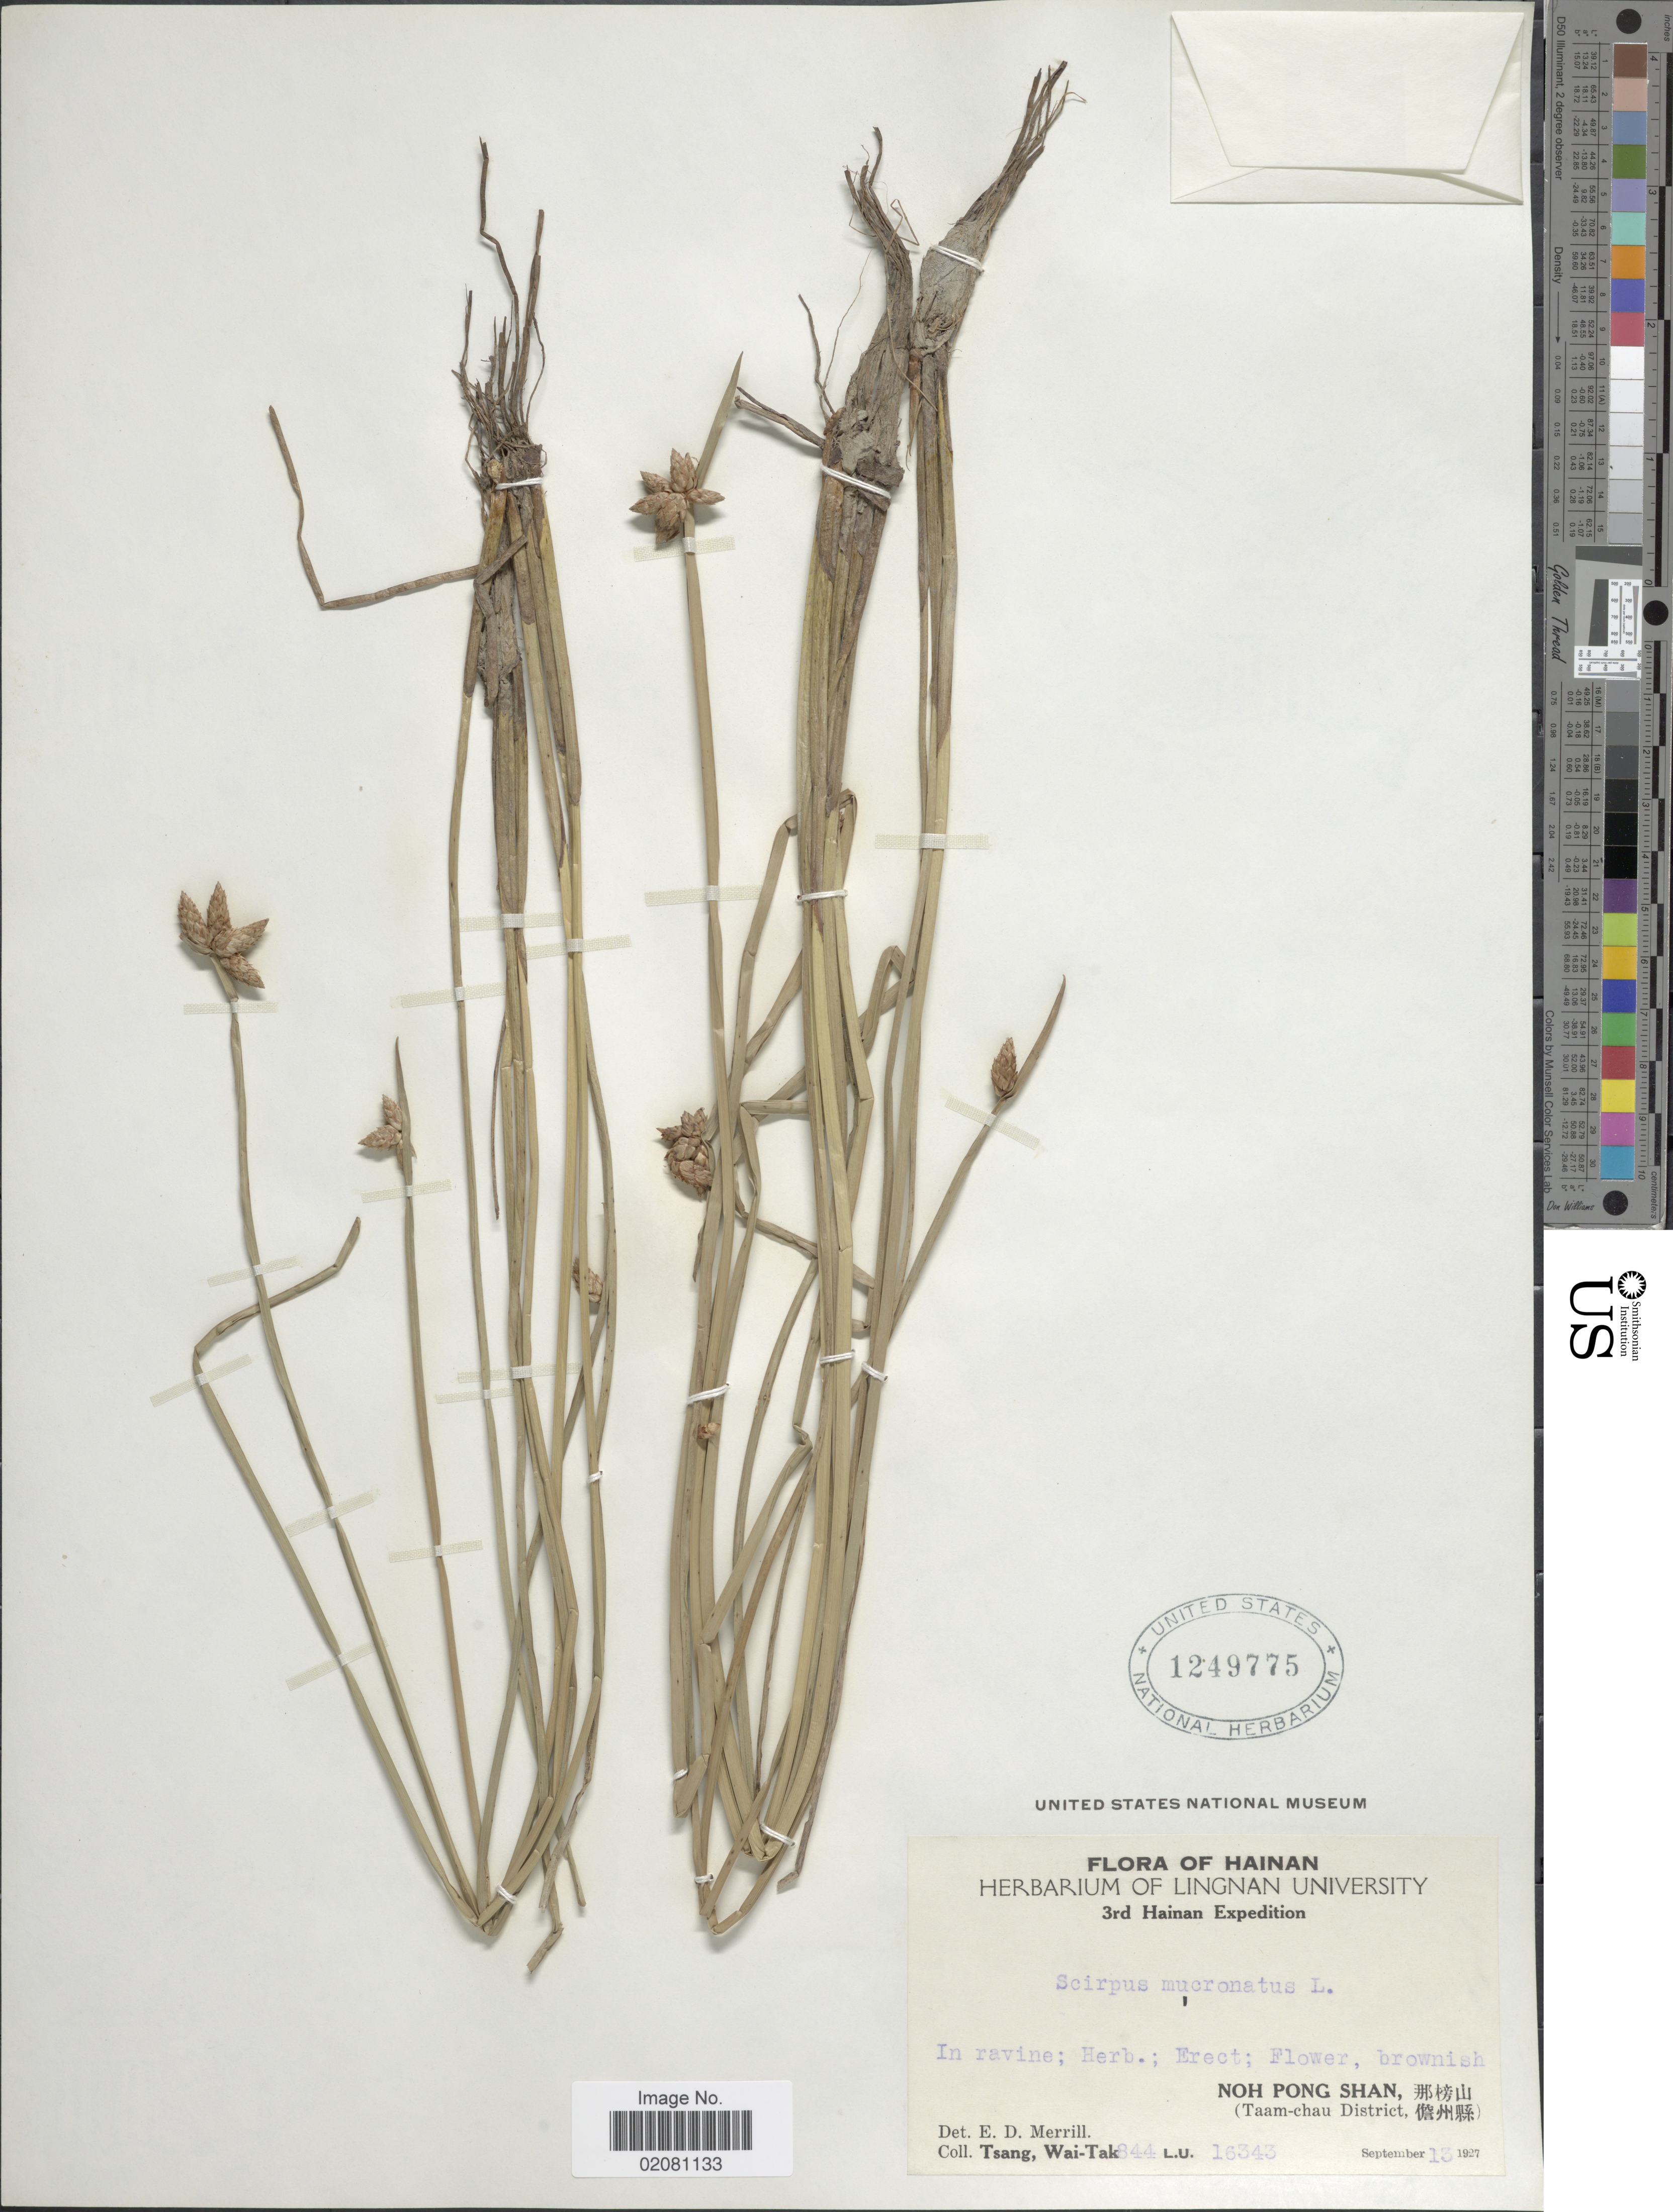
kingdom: Plantae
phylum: Tracheophyta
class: Liliopsida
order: Poales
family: Cyperaceae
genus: Schoenoplectus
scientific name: Schoenoplectus mucronatus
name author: (L.) Palla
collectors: W. T. Tsang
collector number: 944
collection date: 1927-09-13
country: China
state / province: Hainan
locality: Hainan, Noh Pong Shan (Taam-chau District).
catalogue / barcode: US 1249775